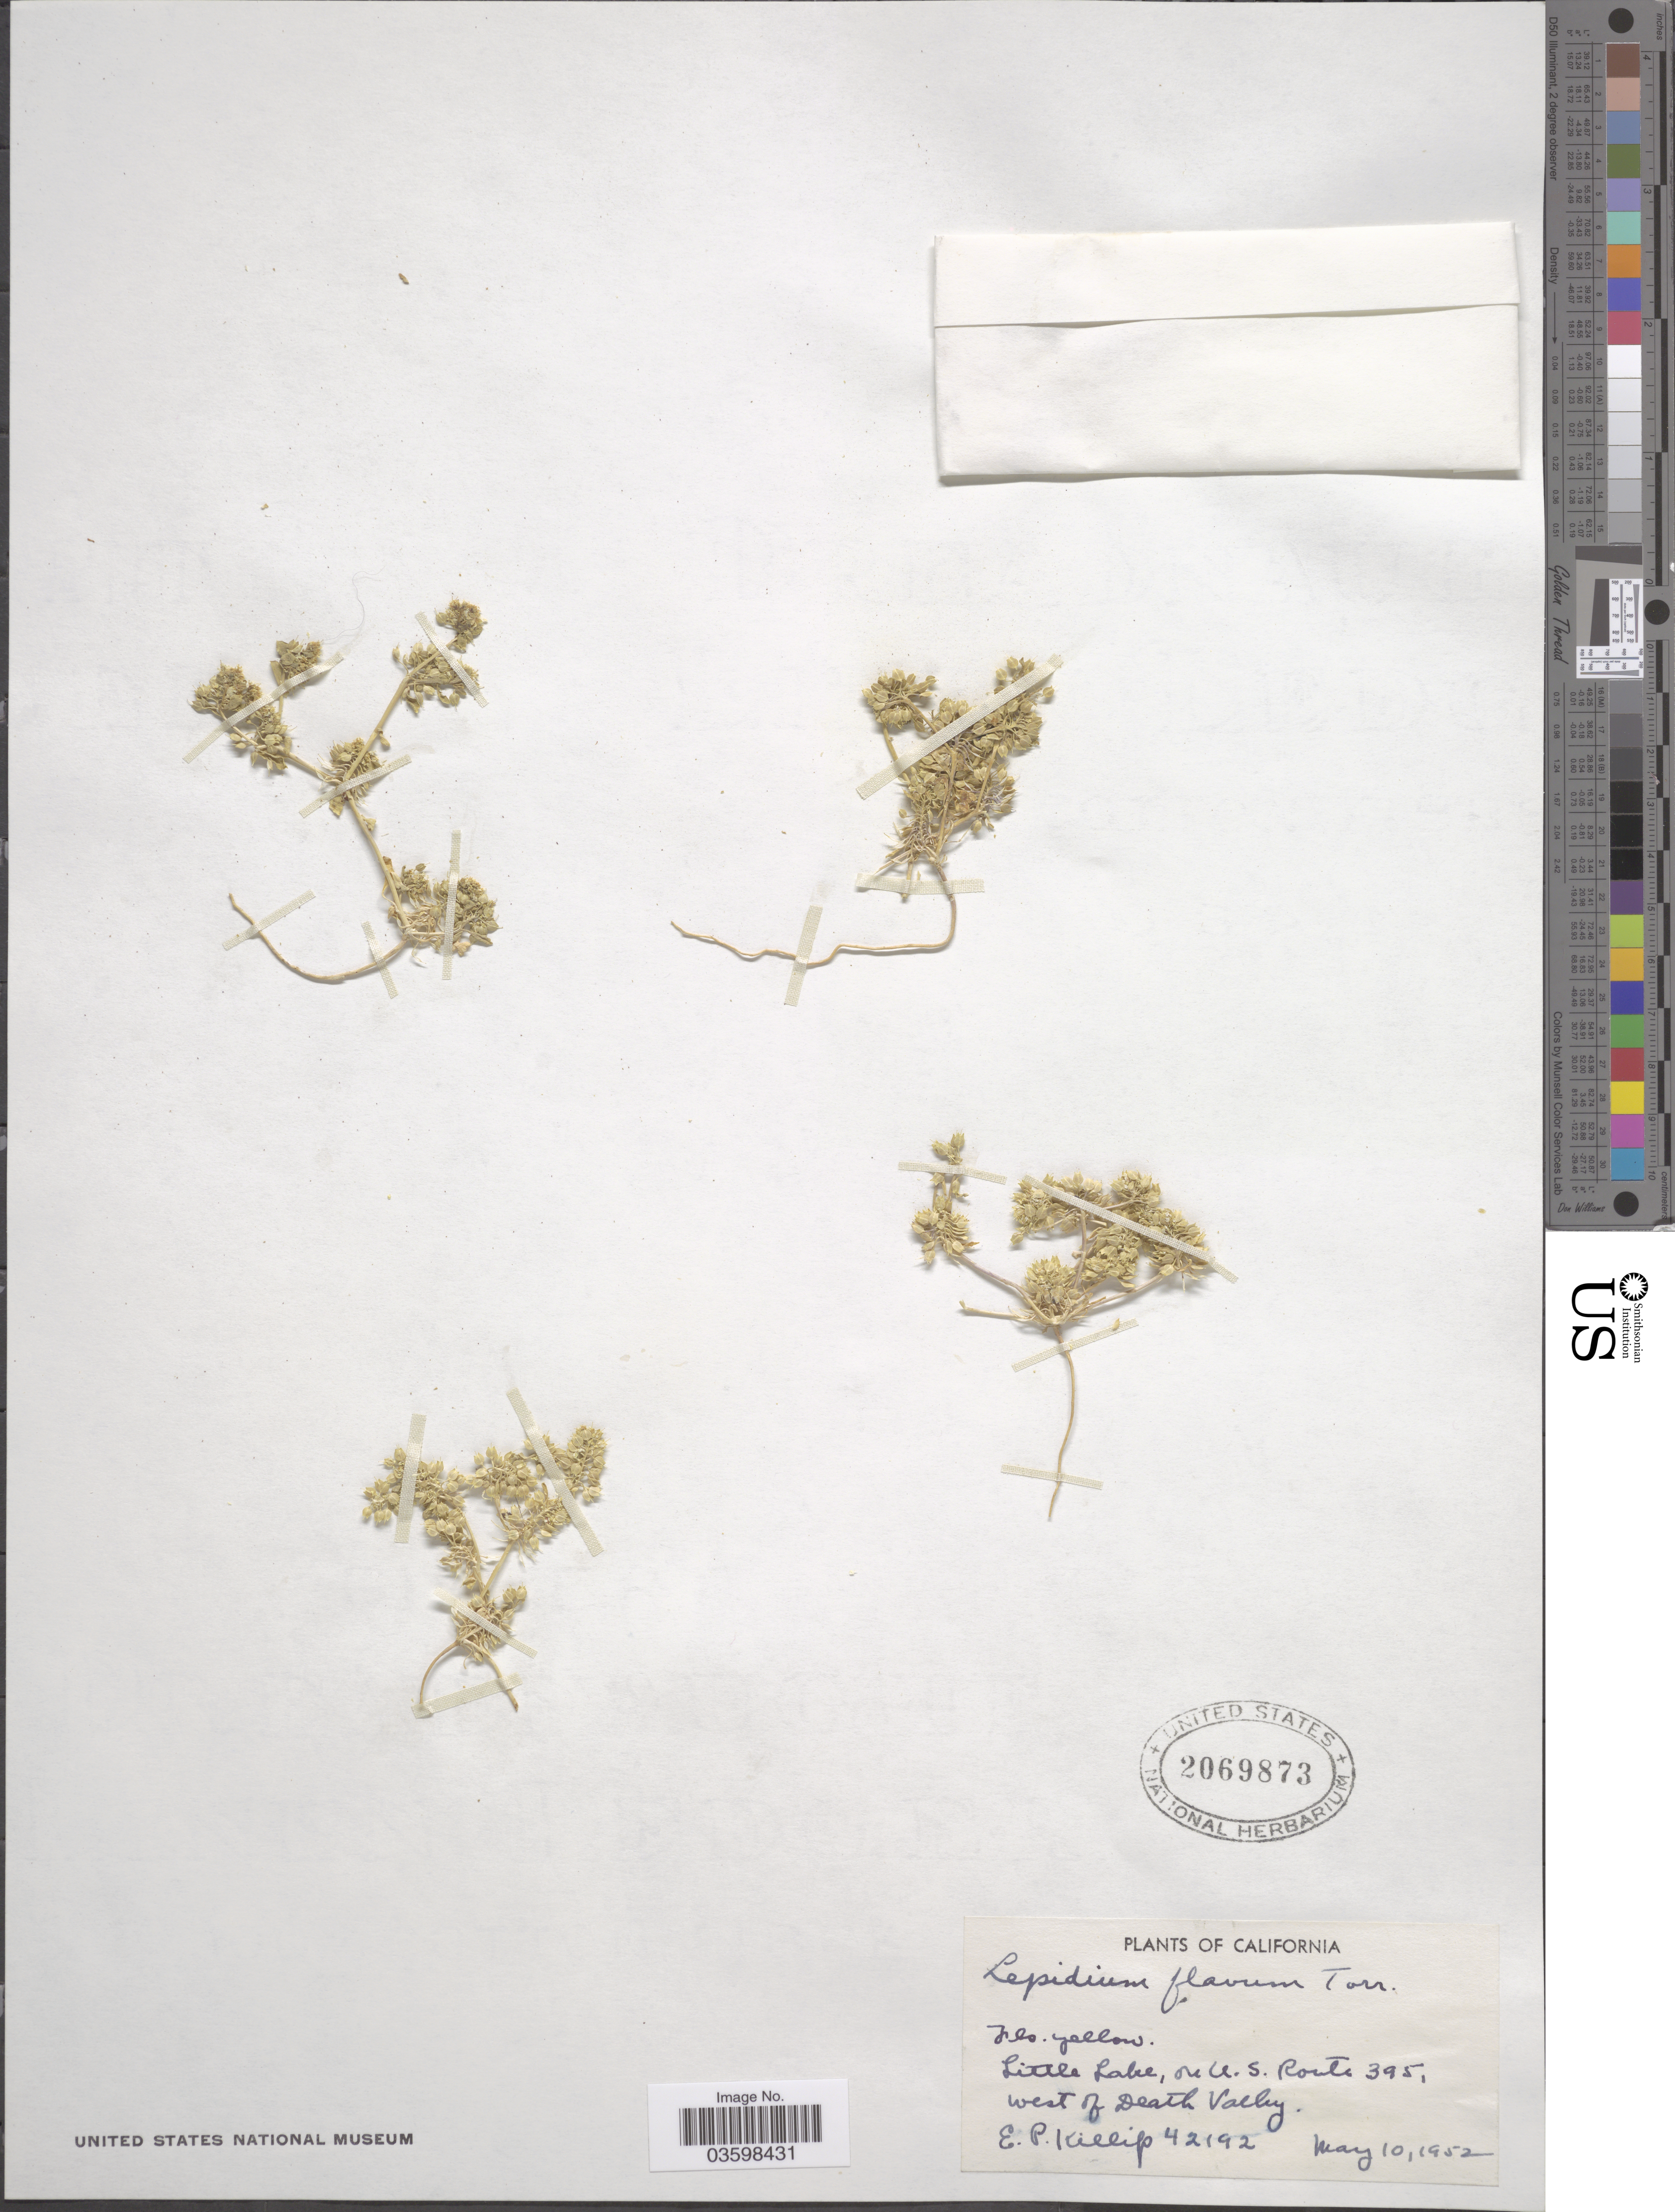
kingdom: Plantae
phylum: Tracheophyta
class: Magnoliopsida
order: Brassicales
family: Brassicaceae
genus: Lepidium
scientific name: Lepidium flavum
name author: Torr.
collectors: E. P. Killip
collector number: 42192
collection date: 1952-05-10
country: United States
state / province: California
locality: Little Lake, on U.S. Route 395, west of Death Valley.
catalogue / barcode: US 2069873